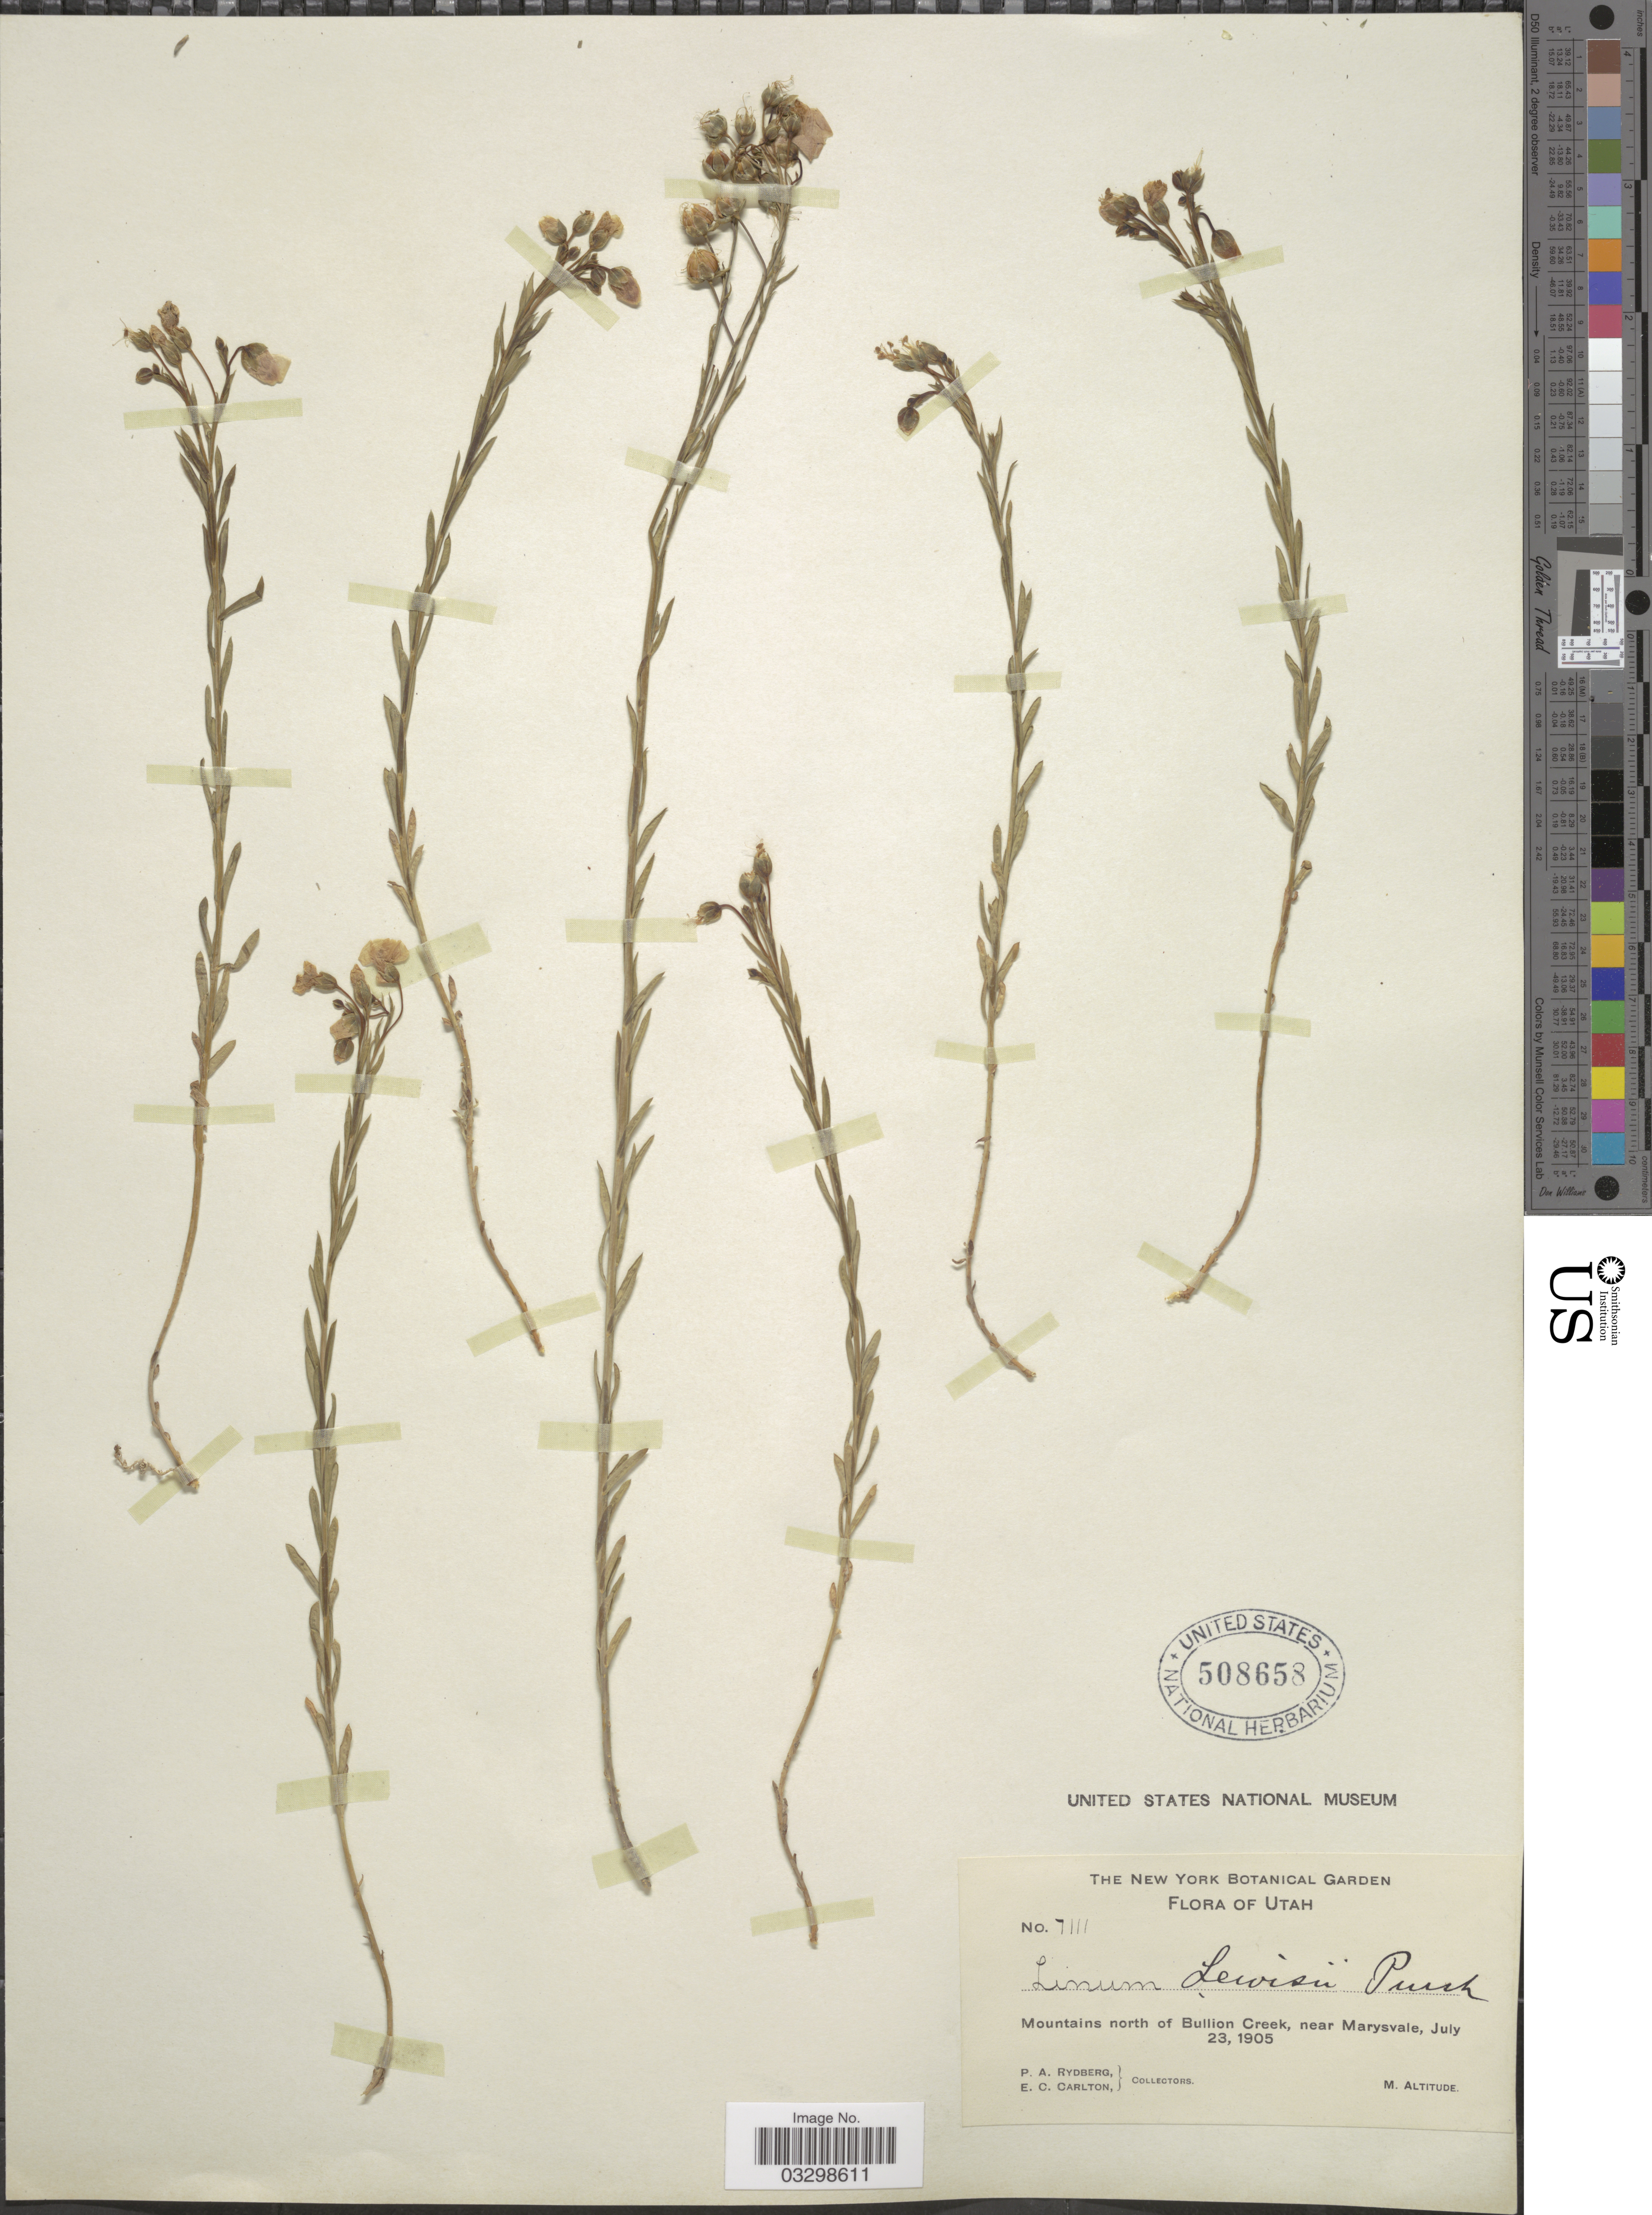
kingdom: Plantae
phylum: Tracheophyta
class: Magnoliopsida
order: Malpighiales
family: Linaceae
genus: Linum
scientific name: Linum lewisii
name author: Pursh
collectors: P. A. Rydberg & E. Carlton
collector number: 7111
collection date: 1905-07-23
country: United States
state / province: Utah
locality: Mountains north of Bullion Creek, near Marysvale.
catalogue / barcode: US 508658